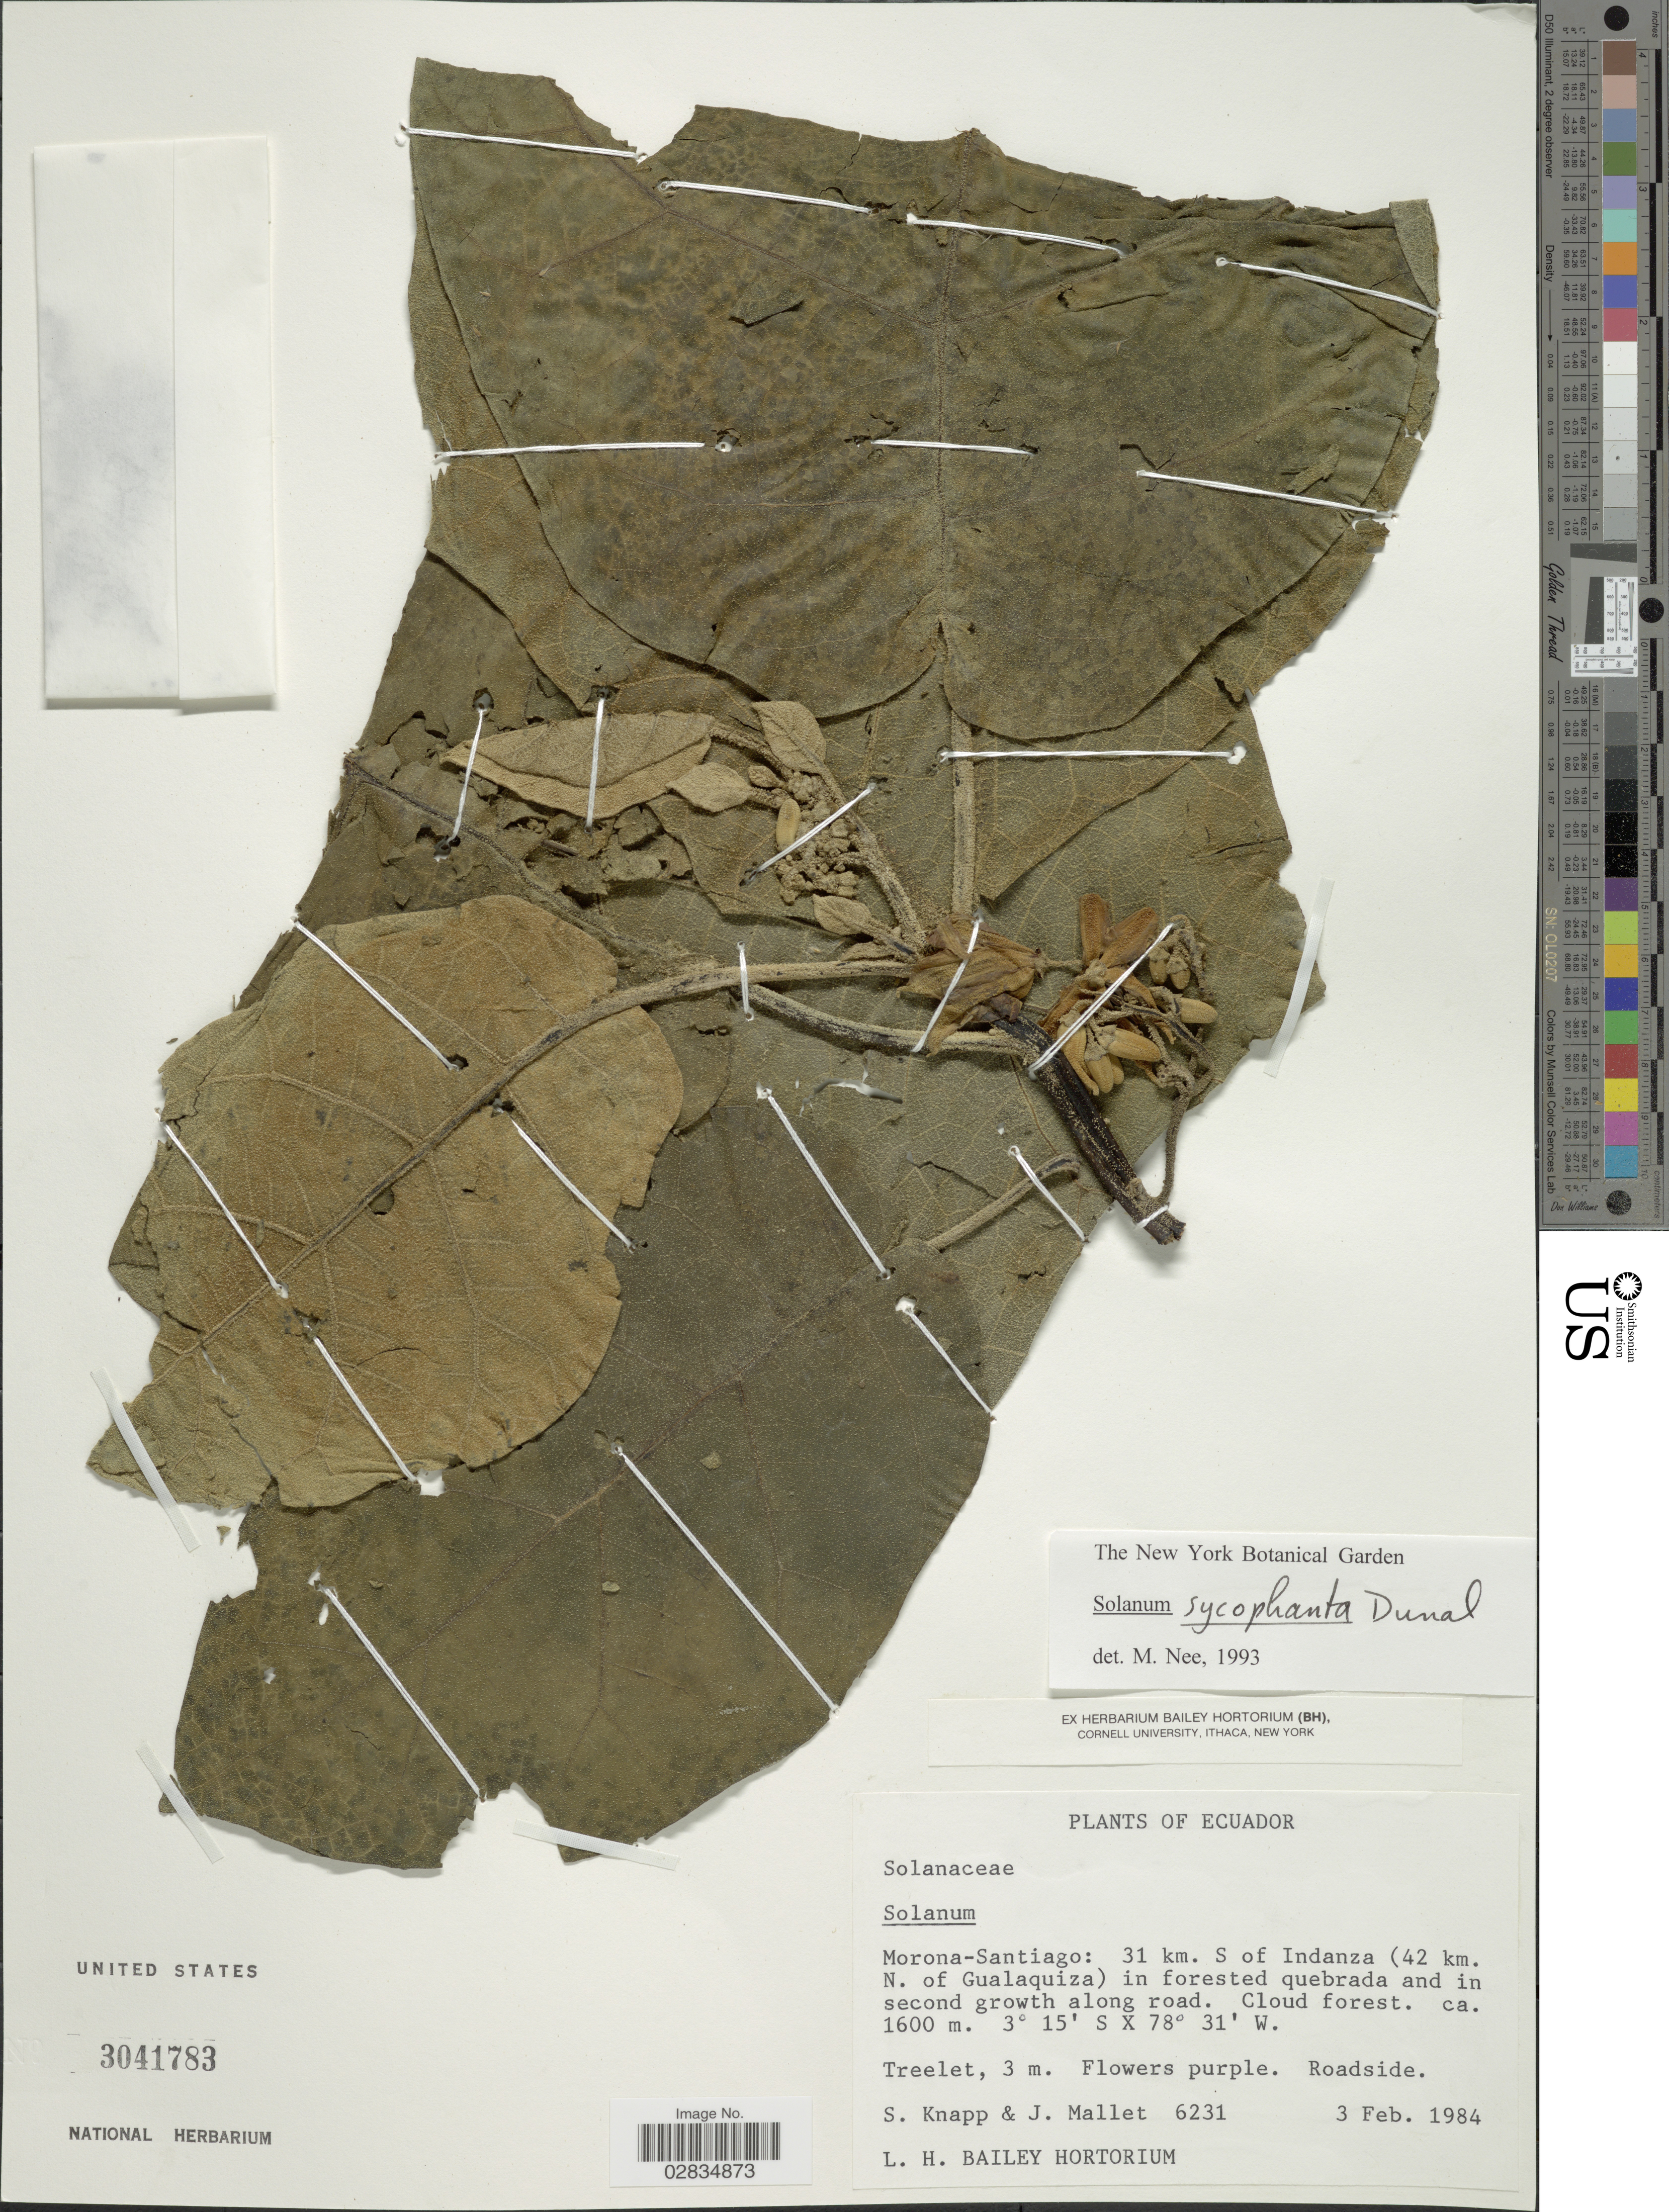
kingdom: Plantae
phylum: Tracheophyta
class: Magnoliopsida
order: Solanales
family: Solanaceae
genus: Solanum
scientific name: Solanum sycophanta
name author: Dunal in DC.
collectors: S. Knapp & J. Mallet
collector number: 6231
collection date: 1984-02-03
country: Ecuador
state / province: Morona-Santiago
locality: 31 km. S of Indanza (42 km. N. of Gualaquiza) in forested quebrada.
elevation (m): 1600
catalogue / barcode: US 3041783